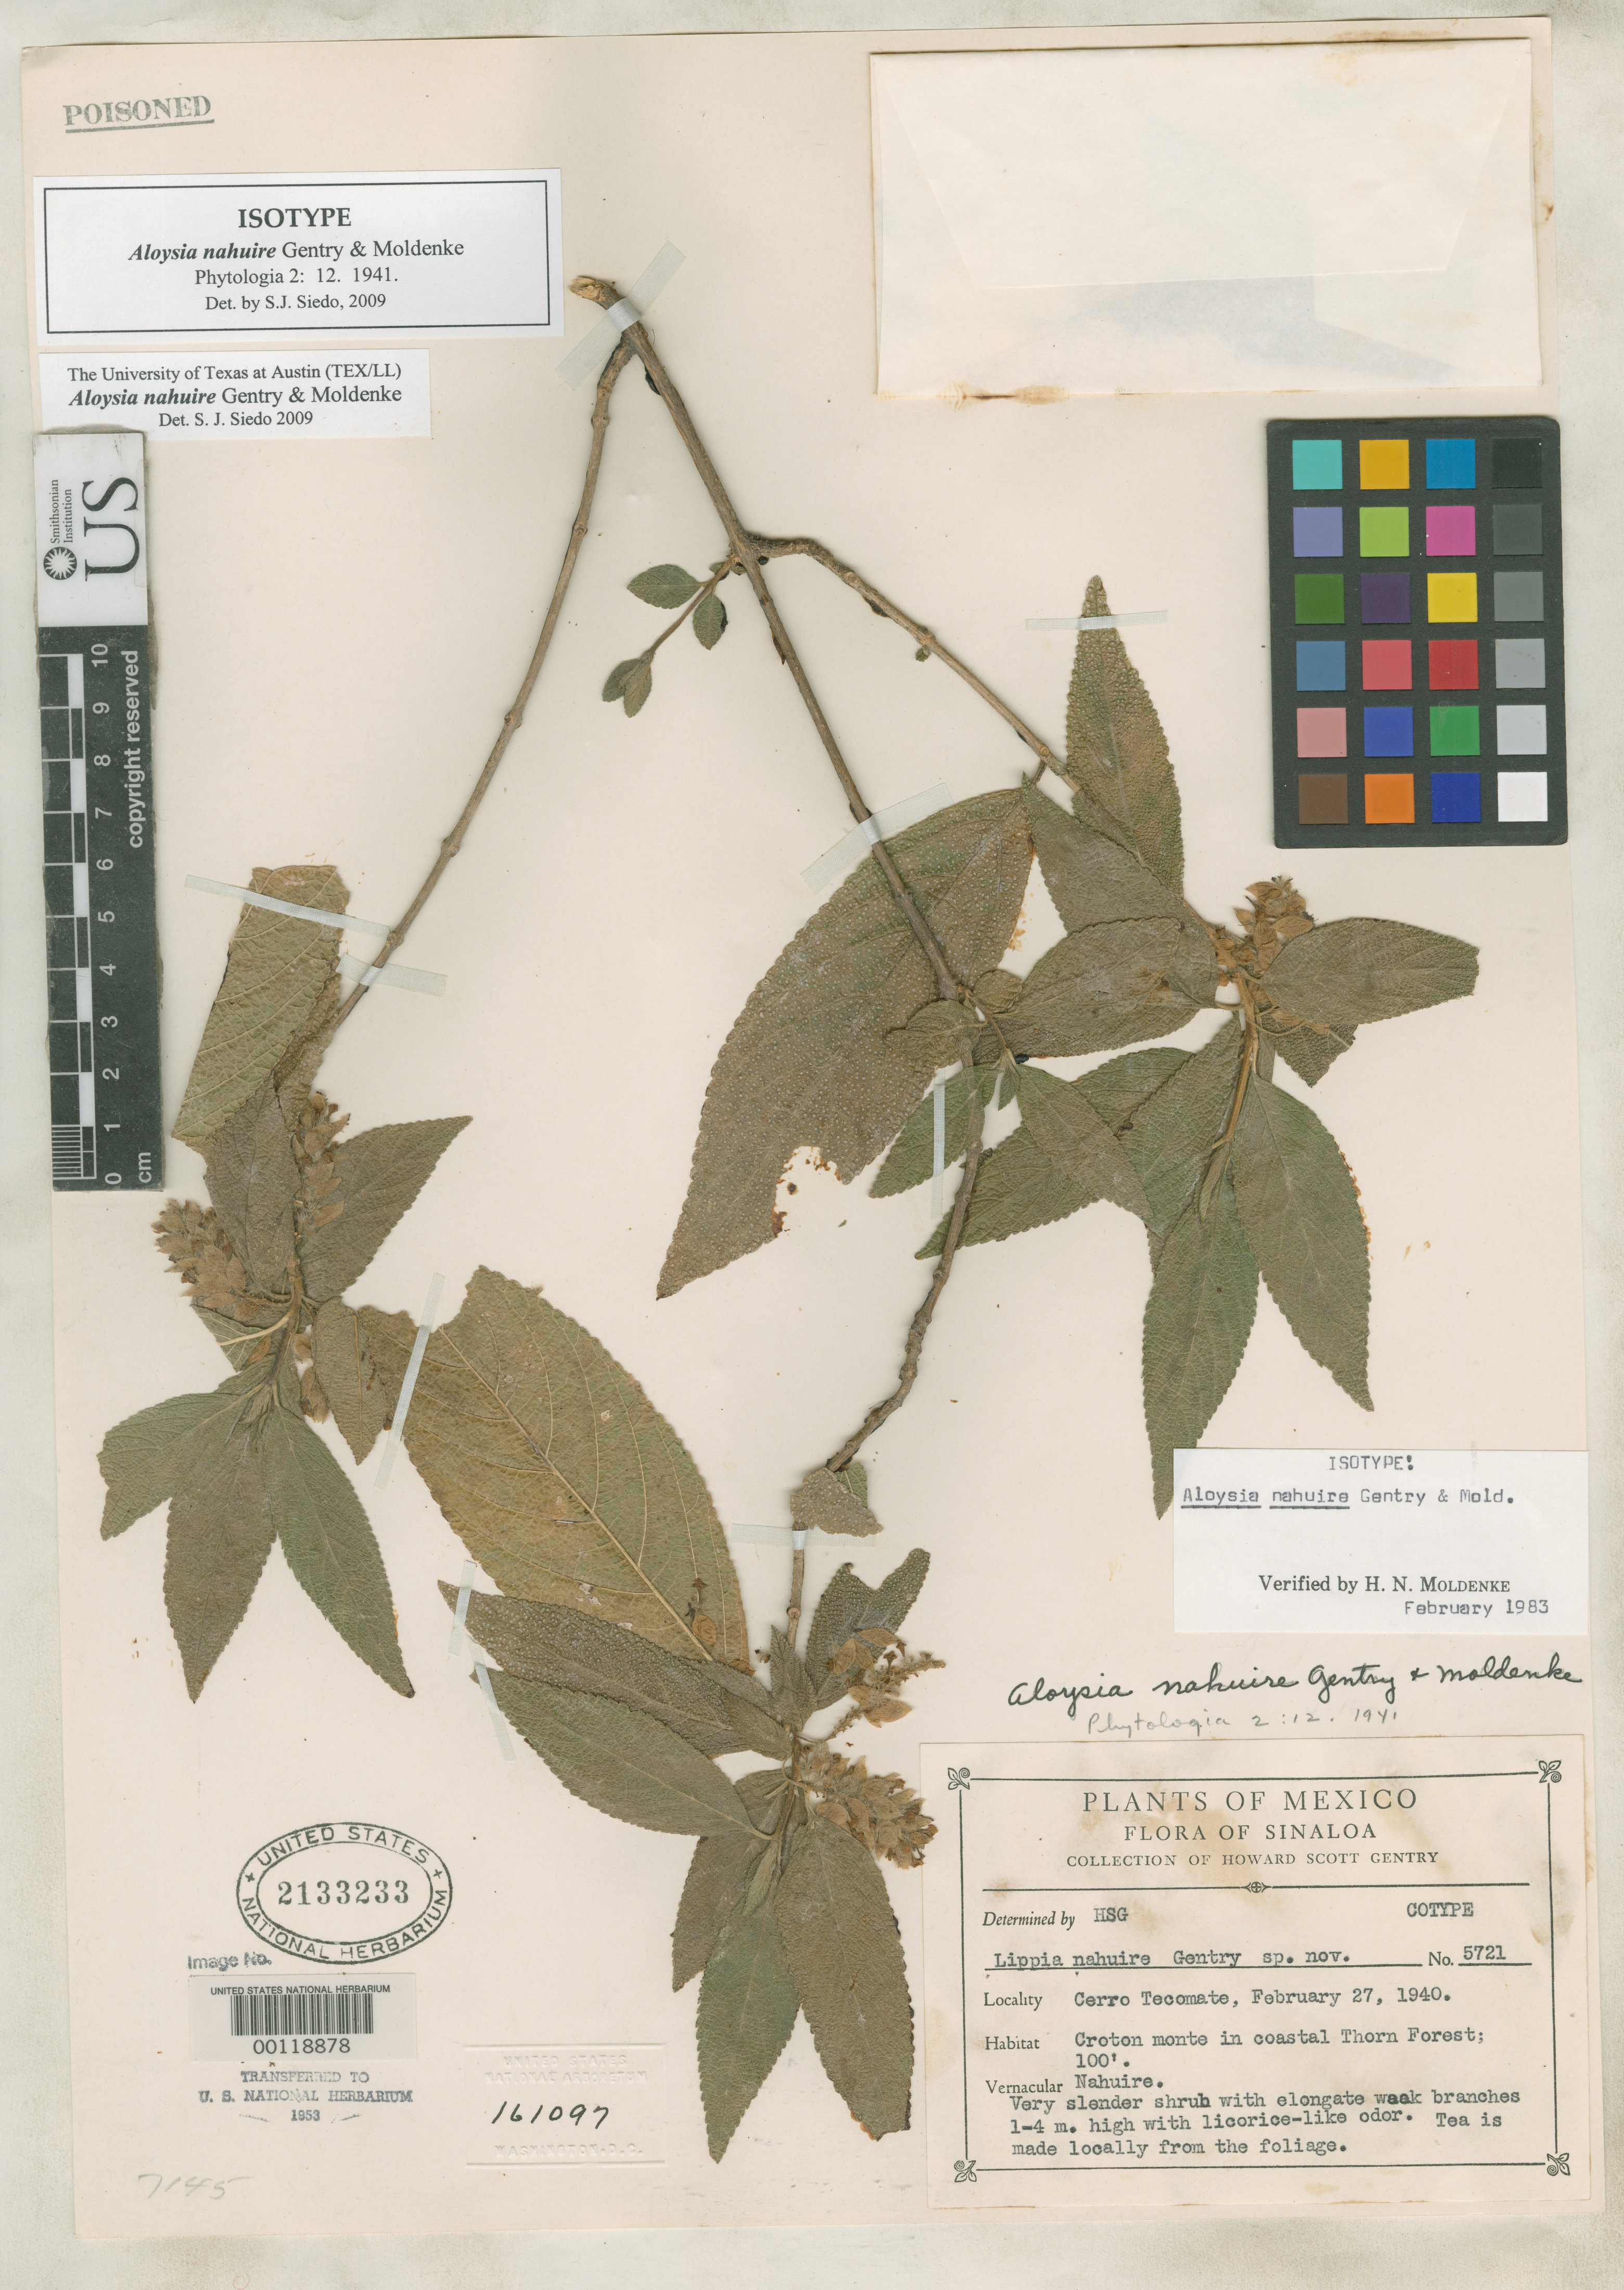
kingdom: Plantae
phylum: Tracheophyta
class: Magnoliopsida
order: Lamiales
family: Verbenaceae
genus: Aloysia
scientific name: Aloysia nahuire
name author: Gentry & Moldenke in Moldenke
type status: Isotype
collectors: H. S. Gentry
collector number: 5721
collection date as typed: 27 Feb 1940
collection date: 1940-02-27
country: Mexico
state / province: Sinaloa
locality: Cerro Tecomate.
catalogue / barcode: US 2133233